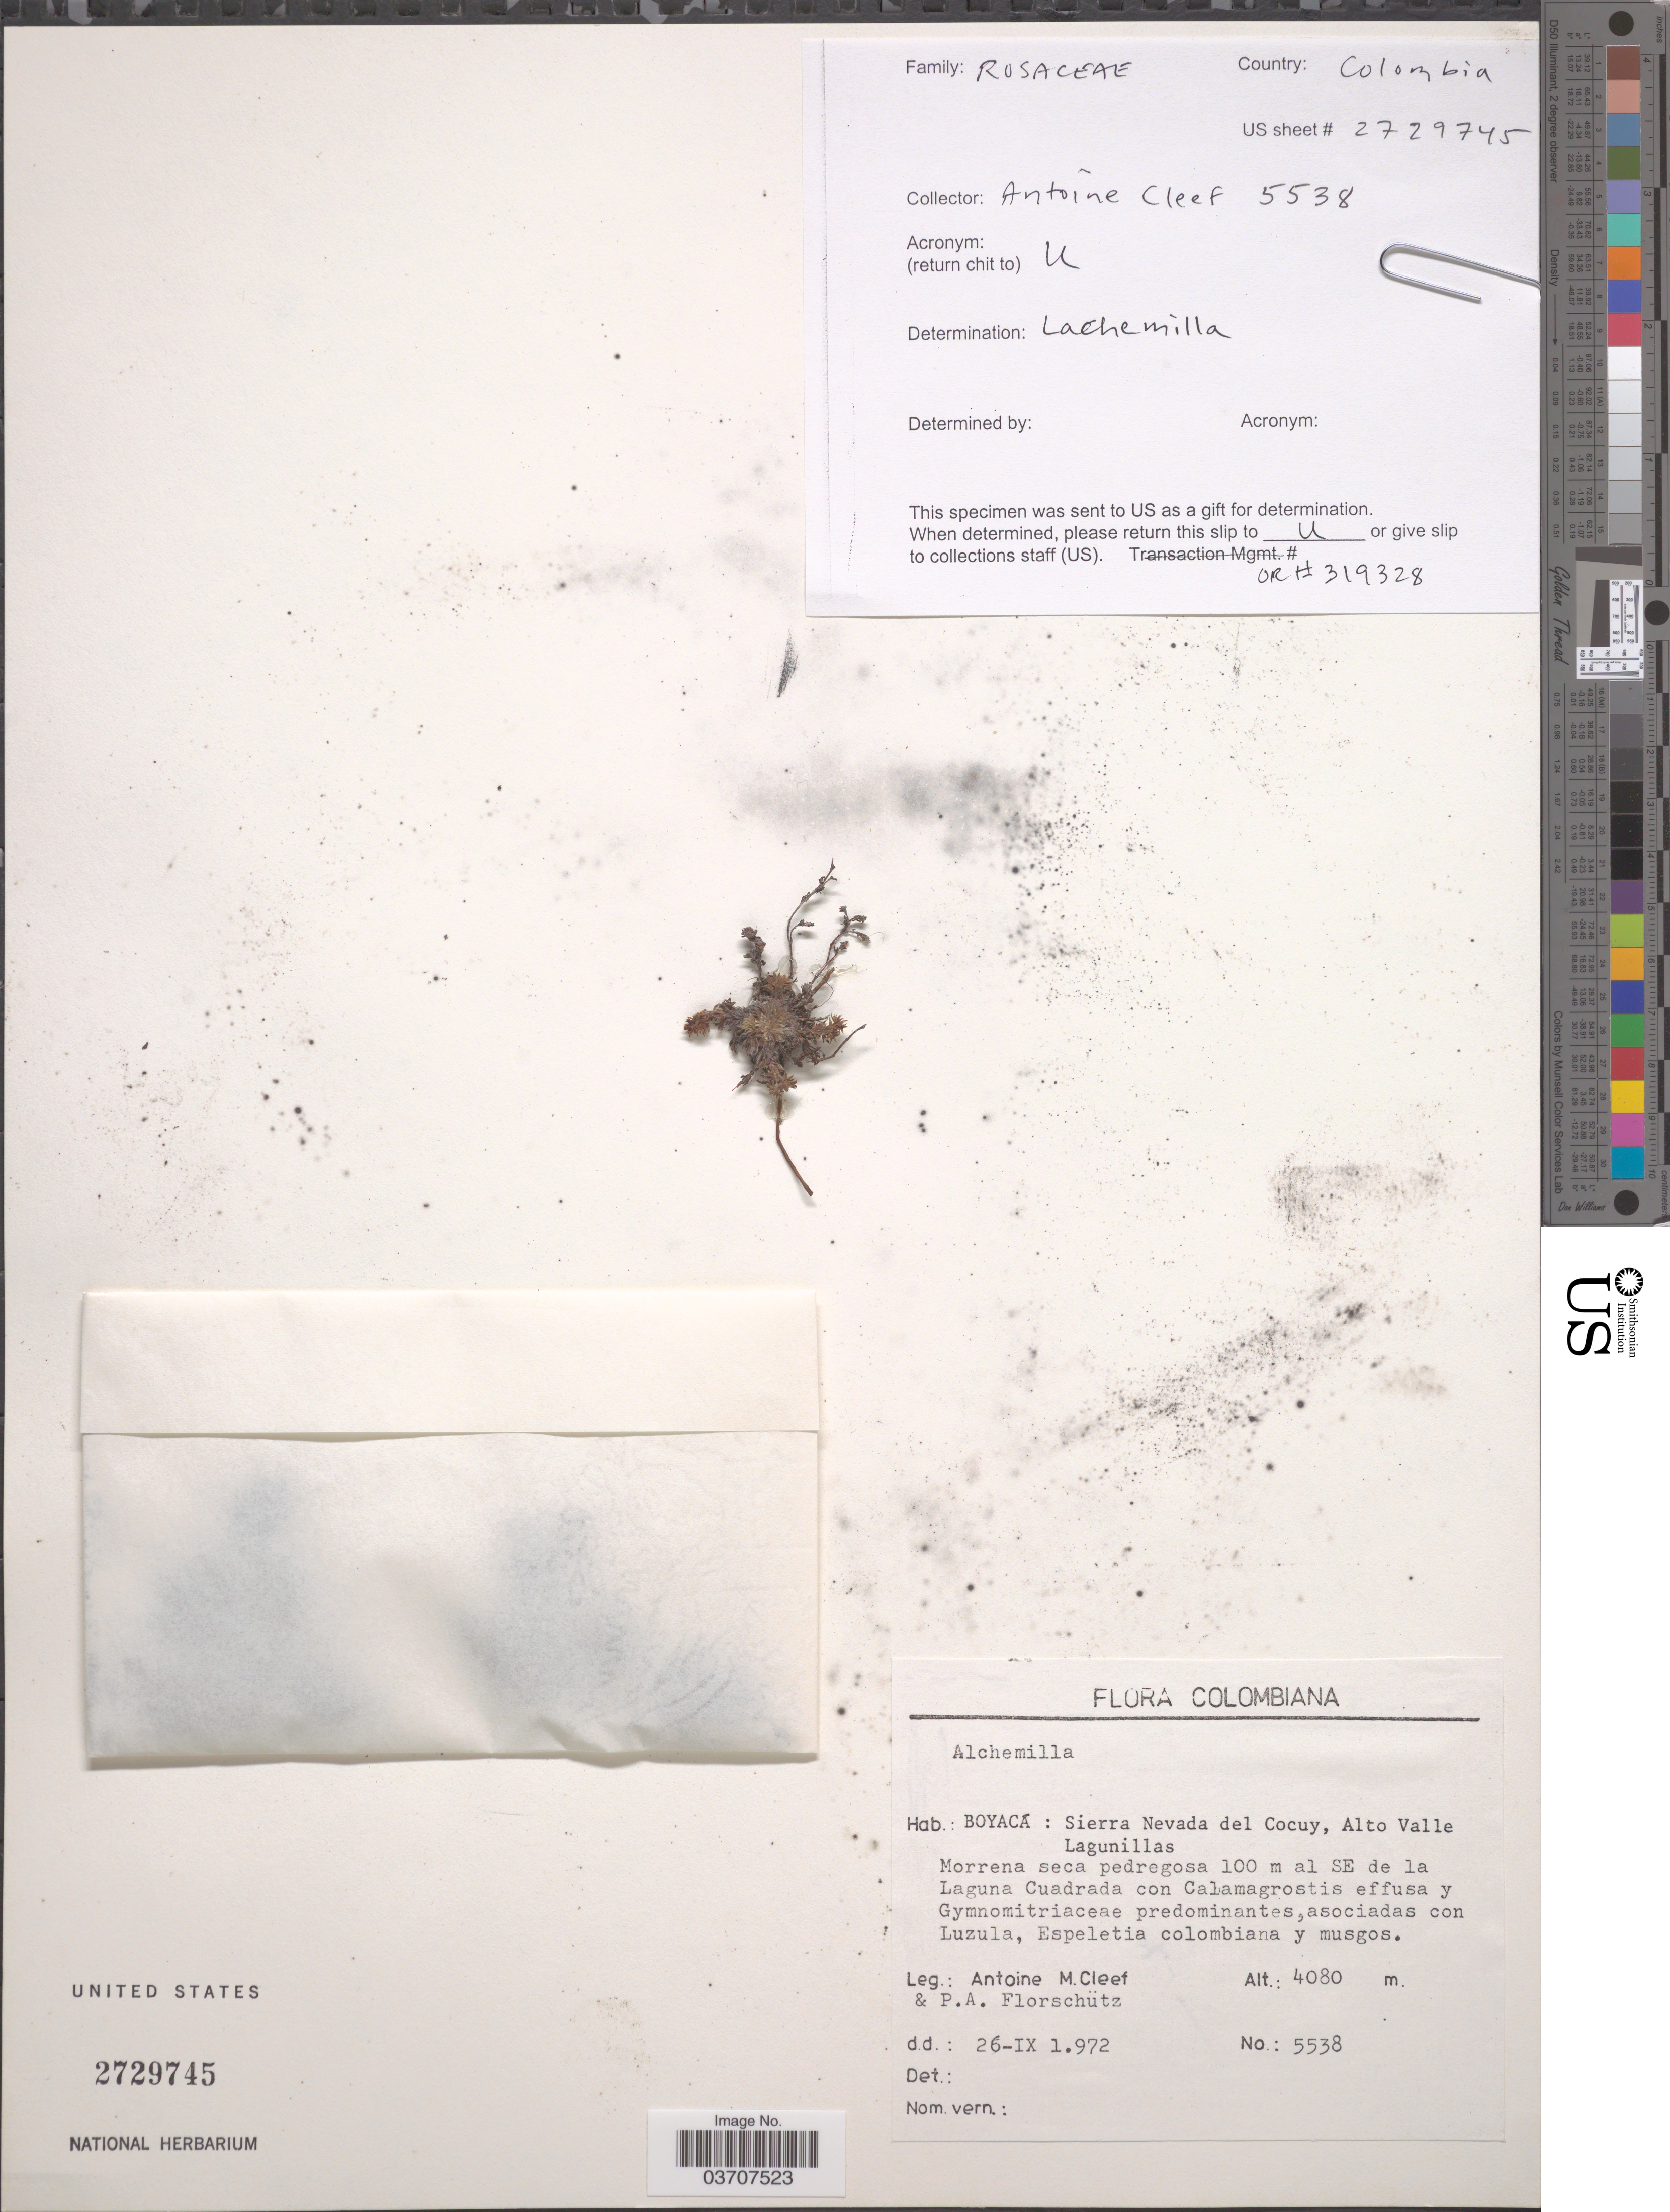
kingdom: Plantae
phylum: Tracheophyta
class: Magnoliopsida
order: Rosales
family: Rosaceae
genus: Lachemilla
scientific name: Lachemilla sp.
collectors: A. M. Cleef & P. Florschütz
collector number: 5538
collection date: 1972-09-26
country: Colombia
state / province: Boyacá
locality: Sierra Nevada del Cocuy, Alto Valle Lagunillas. Morrena seca pedregosa 100 m al SE de la Laguna Cuadrada.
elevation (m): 4080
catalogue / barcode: US 2729745